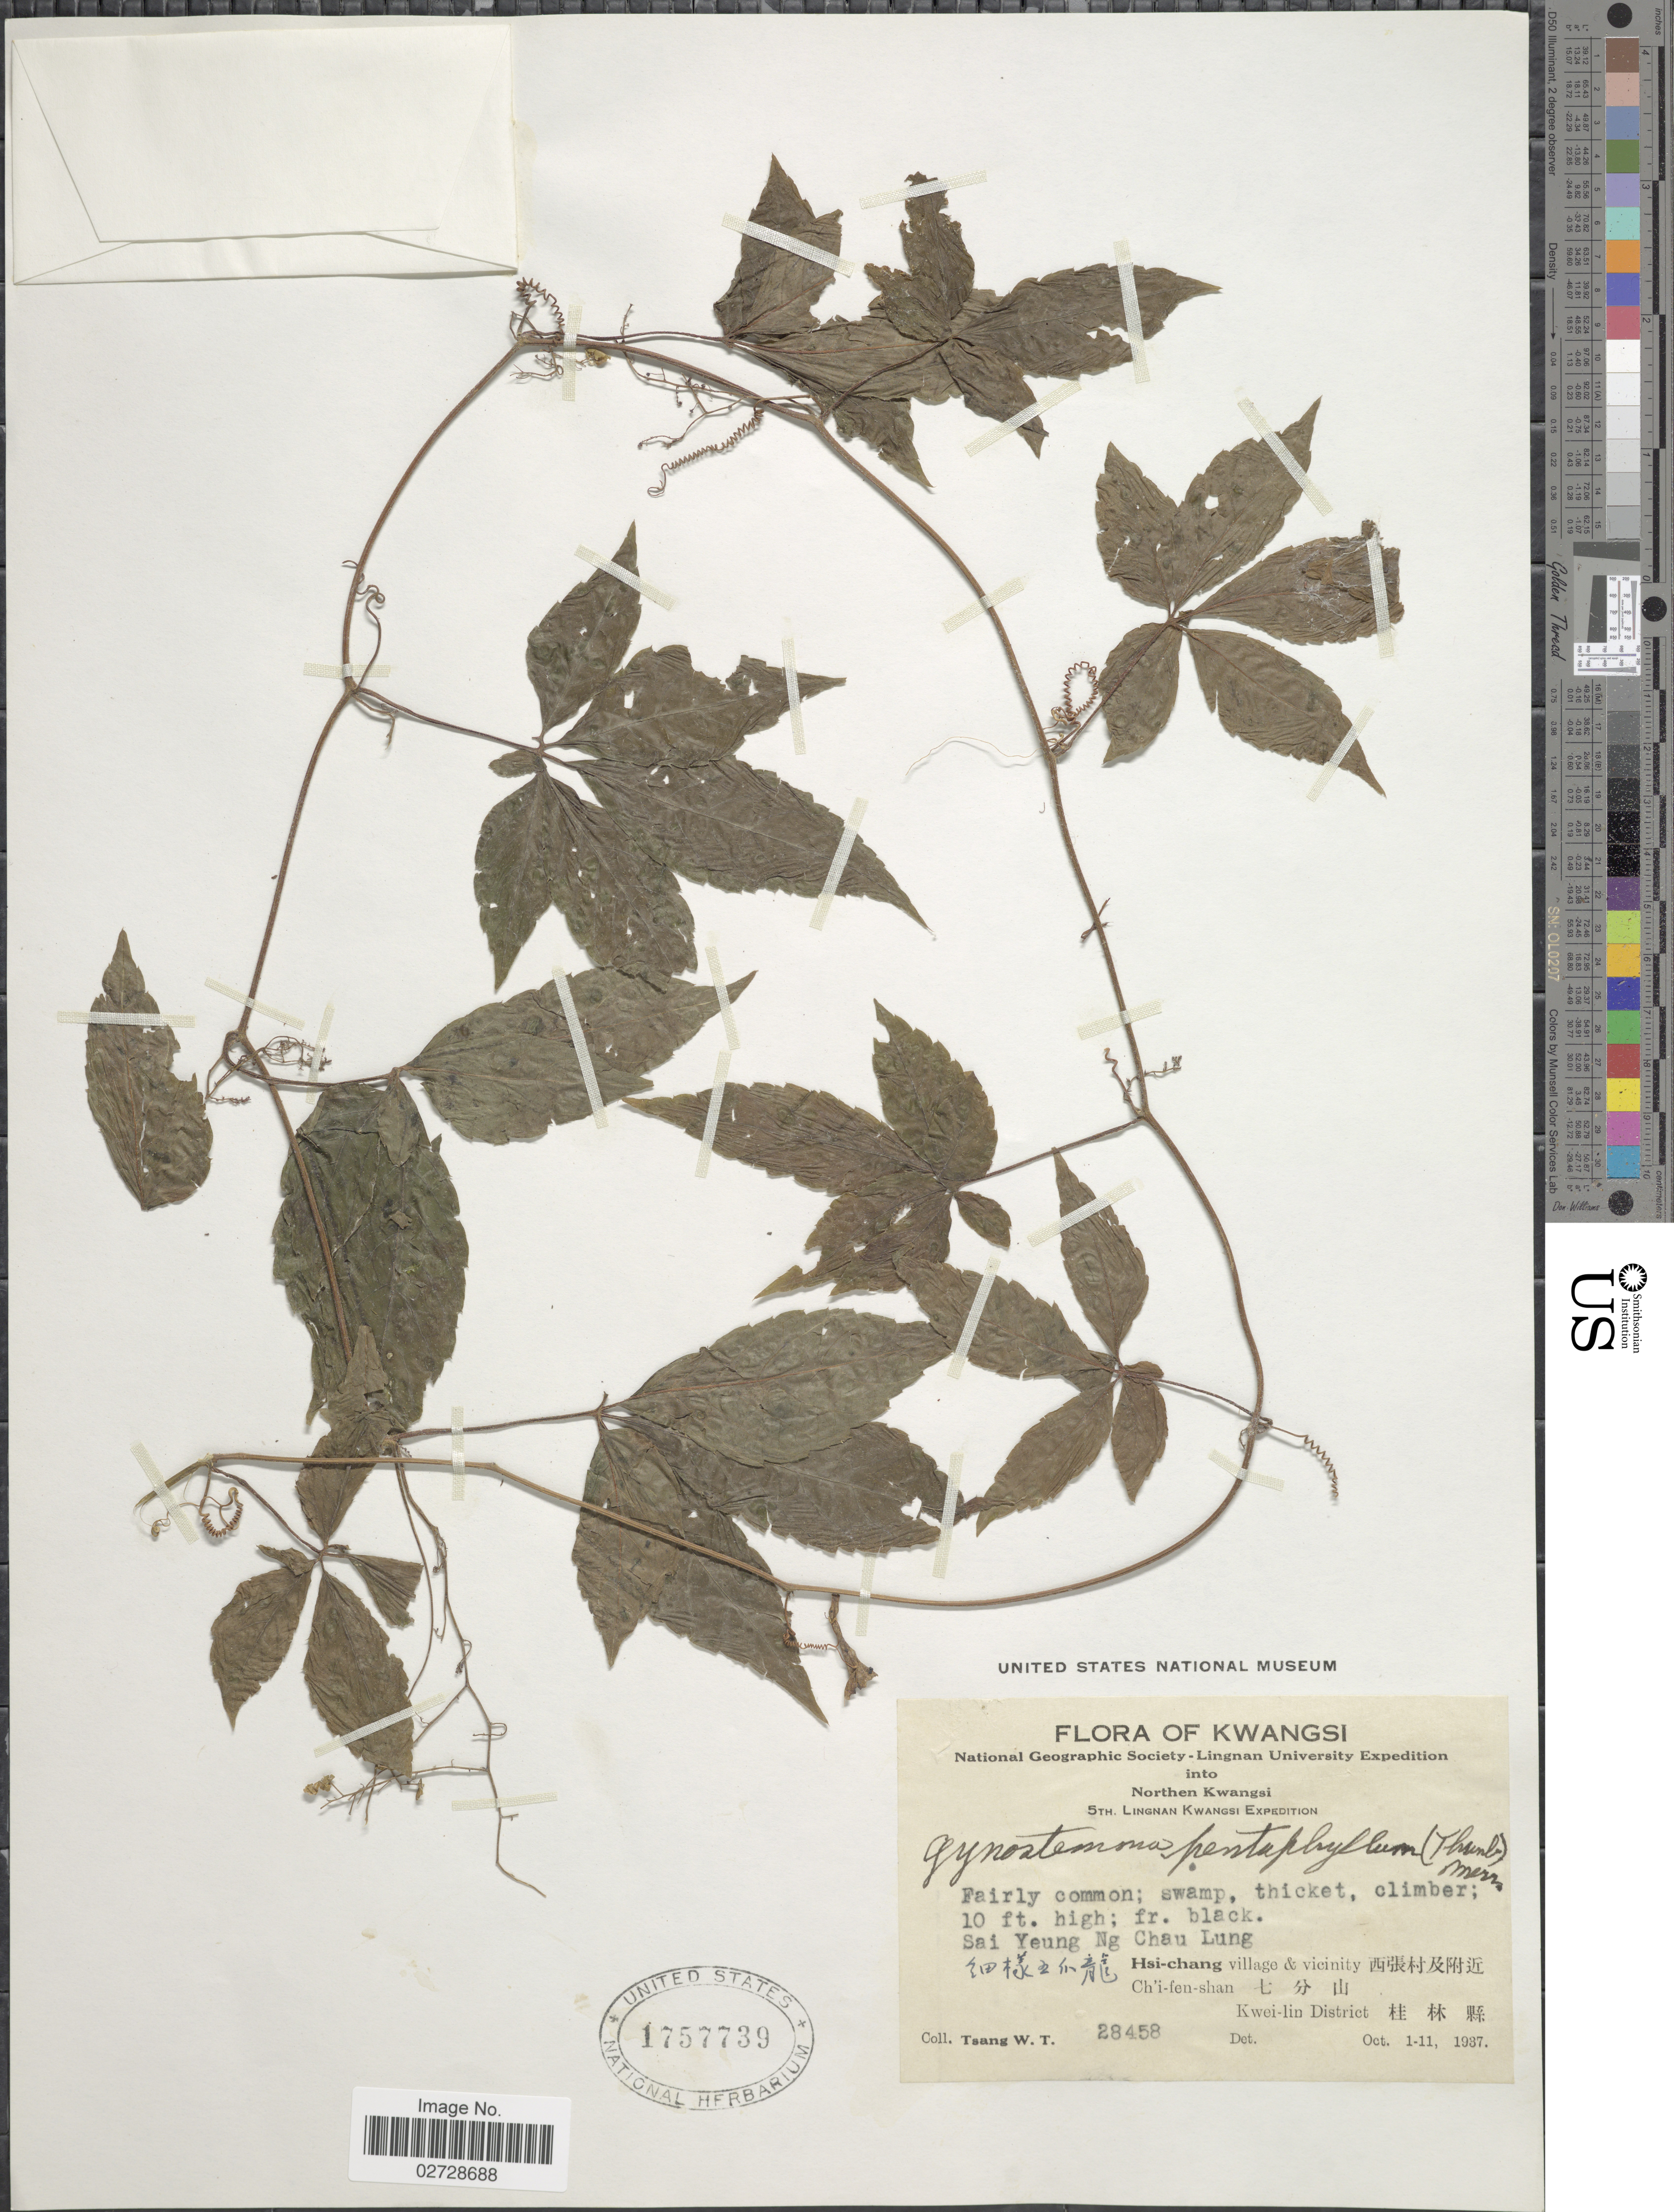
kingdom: Plantae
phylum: Tracheophyta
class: Magnoliopsida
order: Cucurbitales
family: Cucurbitaceae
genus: Gynostemma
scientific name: Gynostemma pentaphyllum var. pentaphyllum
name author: (Thunb.) Makino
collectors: W. T. Tsang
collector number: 28458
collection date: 1937-10-01/1937-10-11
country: China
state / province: Guangxi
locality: Kwangsi, Northern Kwangsi, swamp, thicket, Sai Yeung Ng Chau Lung, Hsi-chang village & vicinity, Ch'i-fen-shan, Kwei-lin District.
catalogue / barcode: US 1757739